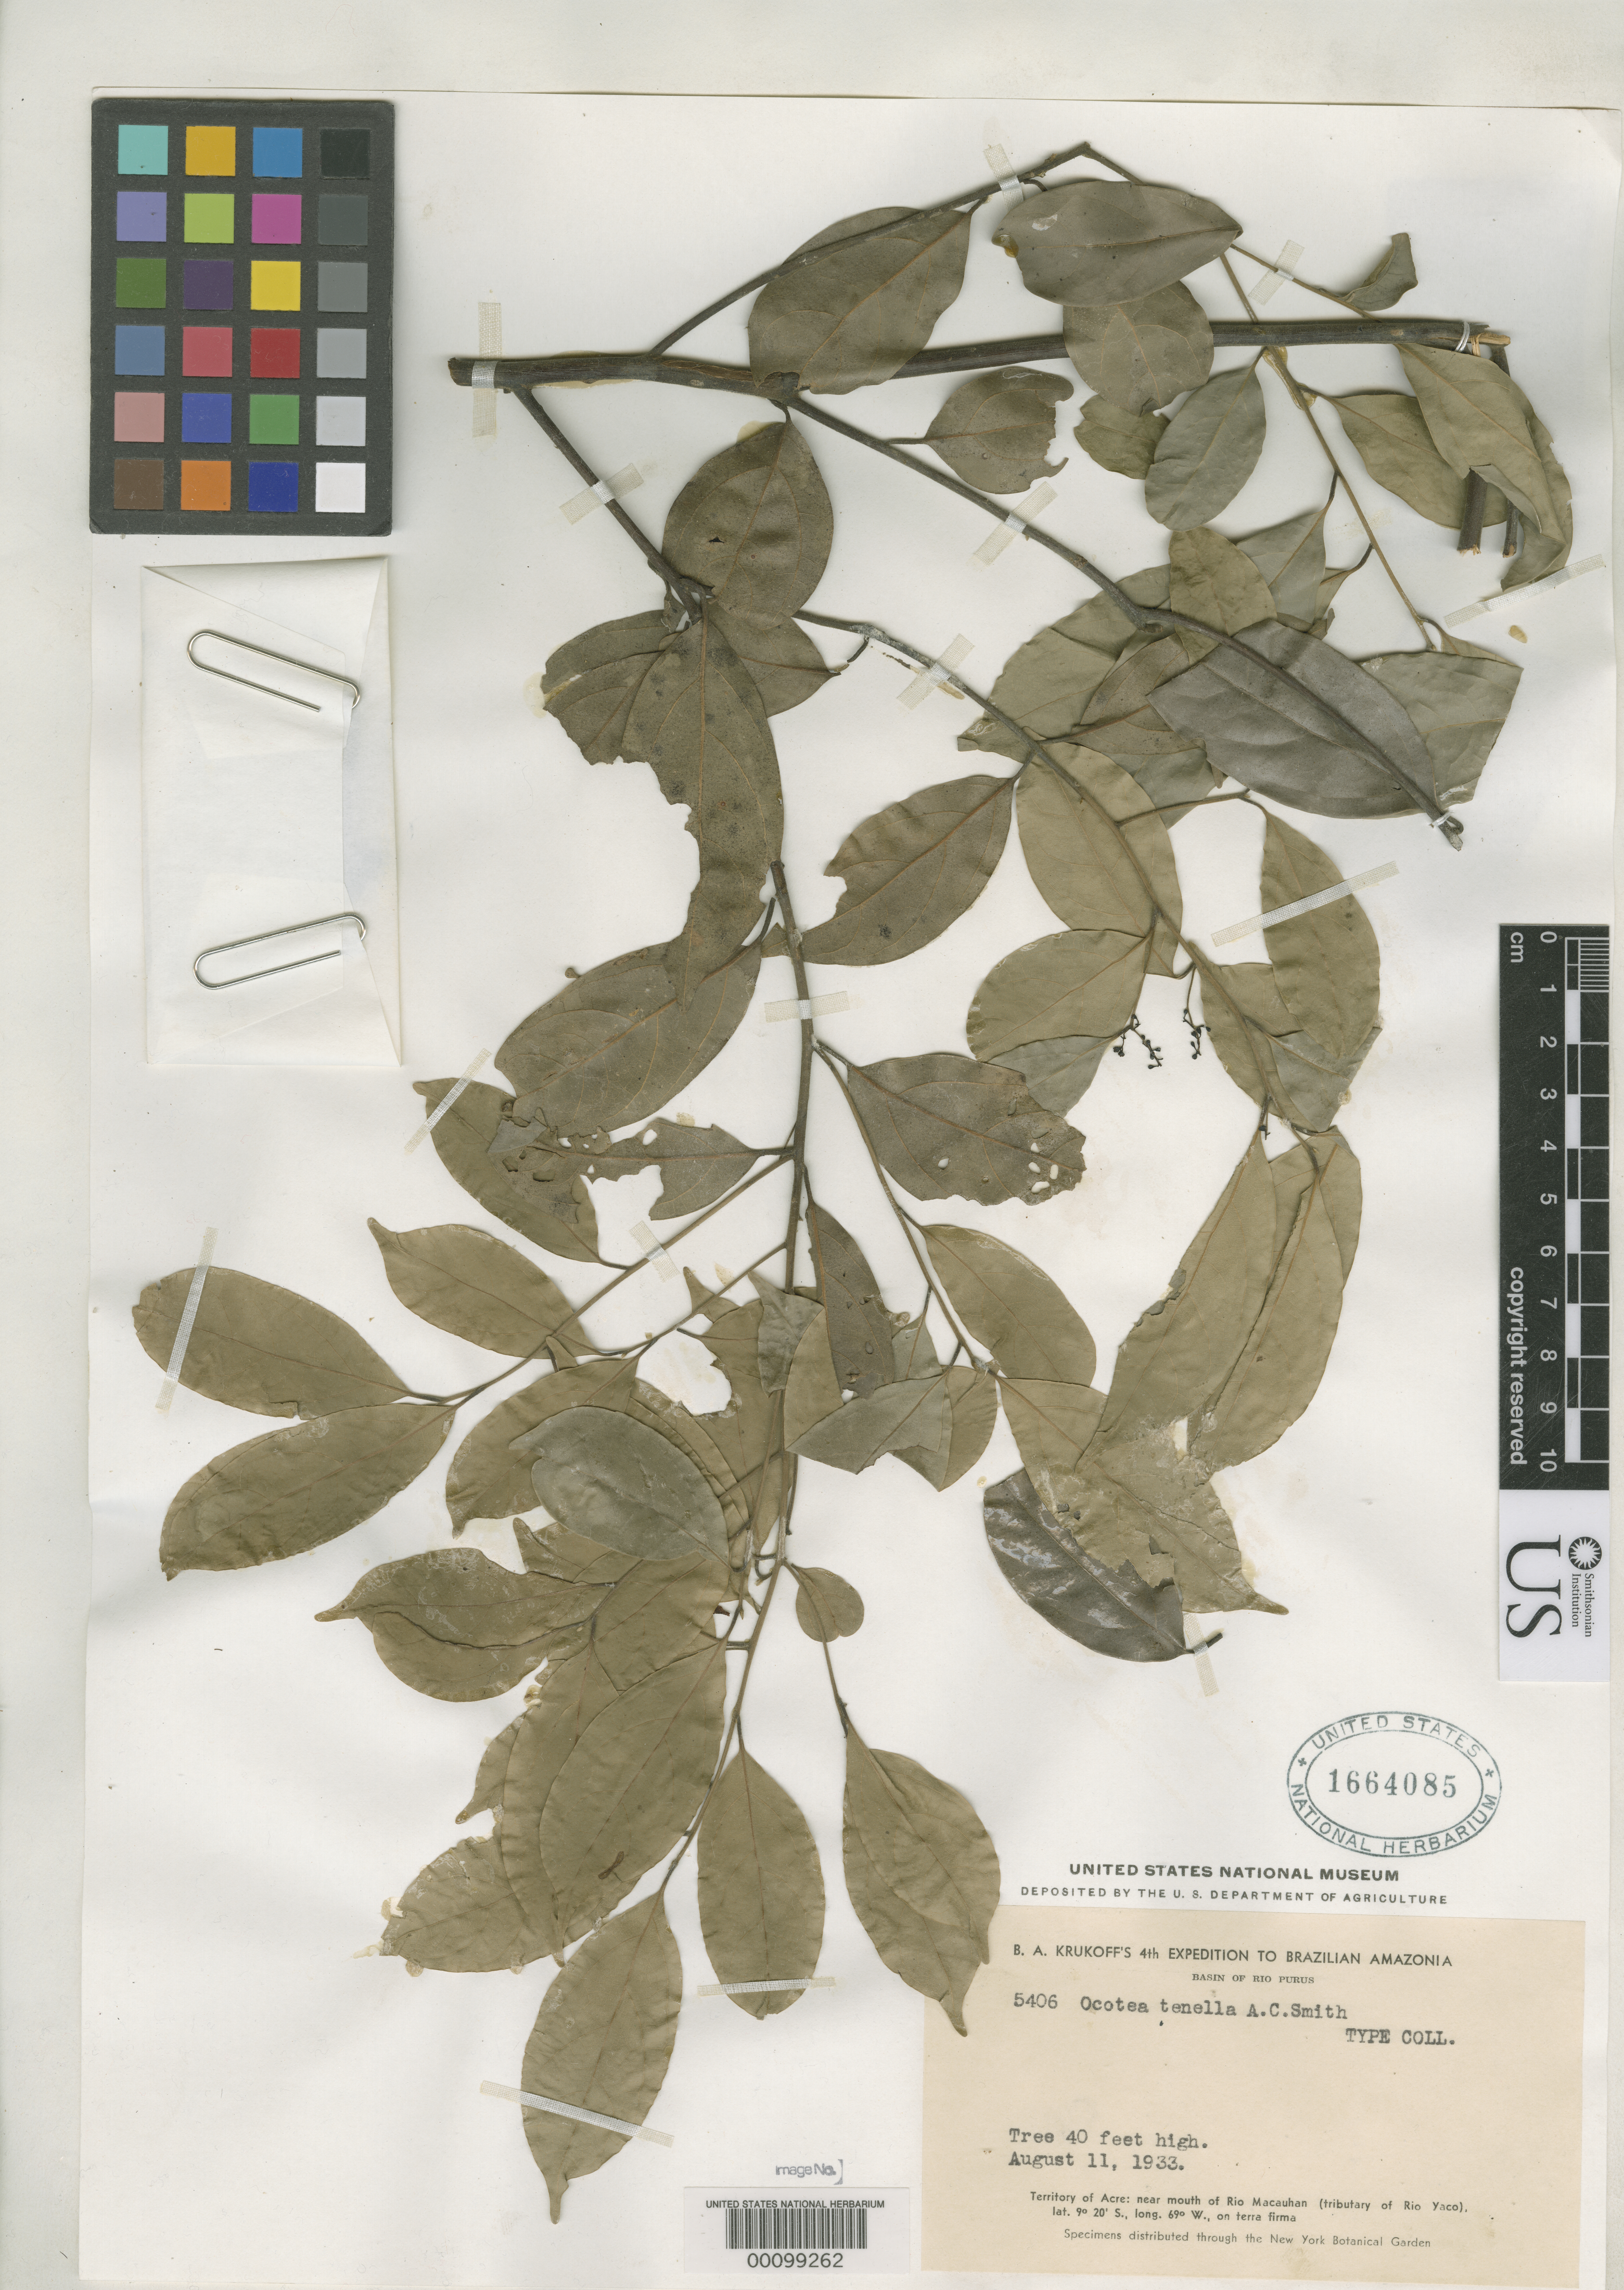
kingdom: Plantae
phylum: Tracheophyta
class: Magnoliopsida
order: Laurales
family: Lauraceae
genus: Ocotea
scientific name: Ocotea tenella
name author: A.C. Sm.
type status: Isotype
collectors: B. A. Krukoff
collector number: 5406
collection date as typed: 11 Aug 1933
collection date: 1933-08-11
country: Brazil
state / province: Acre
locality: Near mouth of Rio Macauhan.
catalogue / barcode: US 1664085